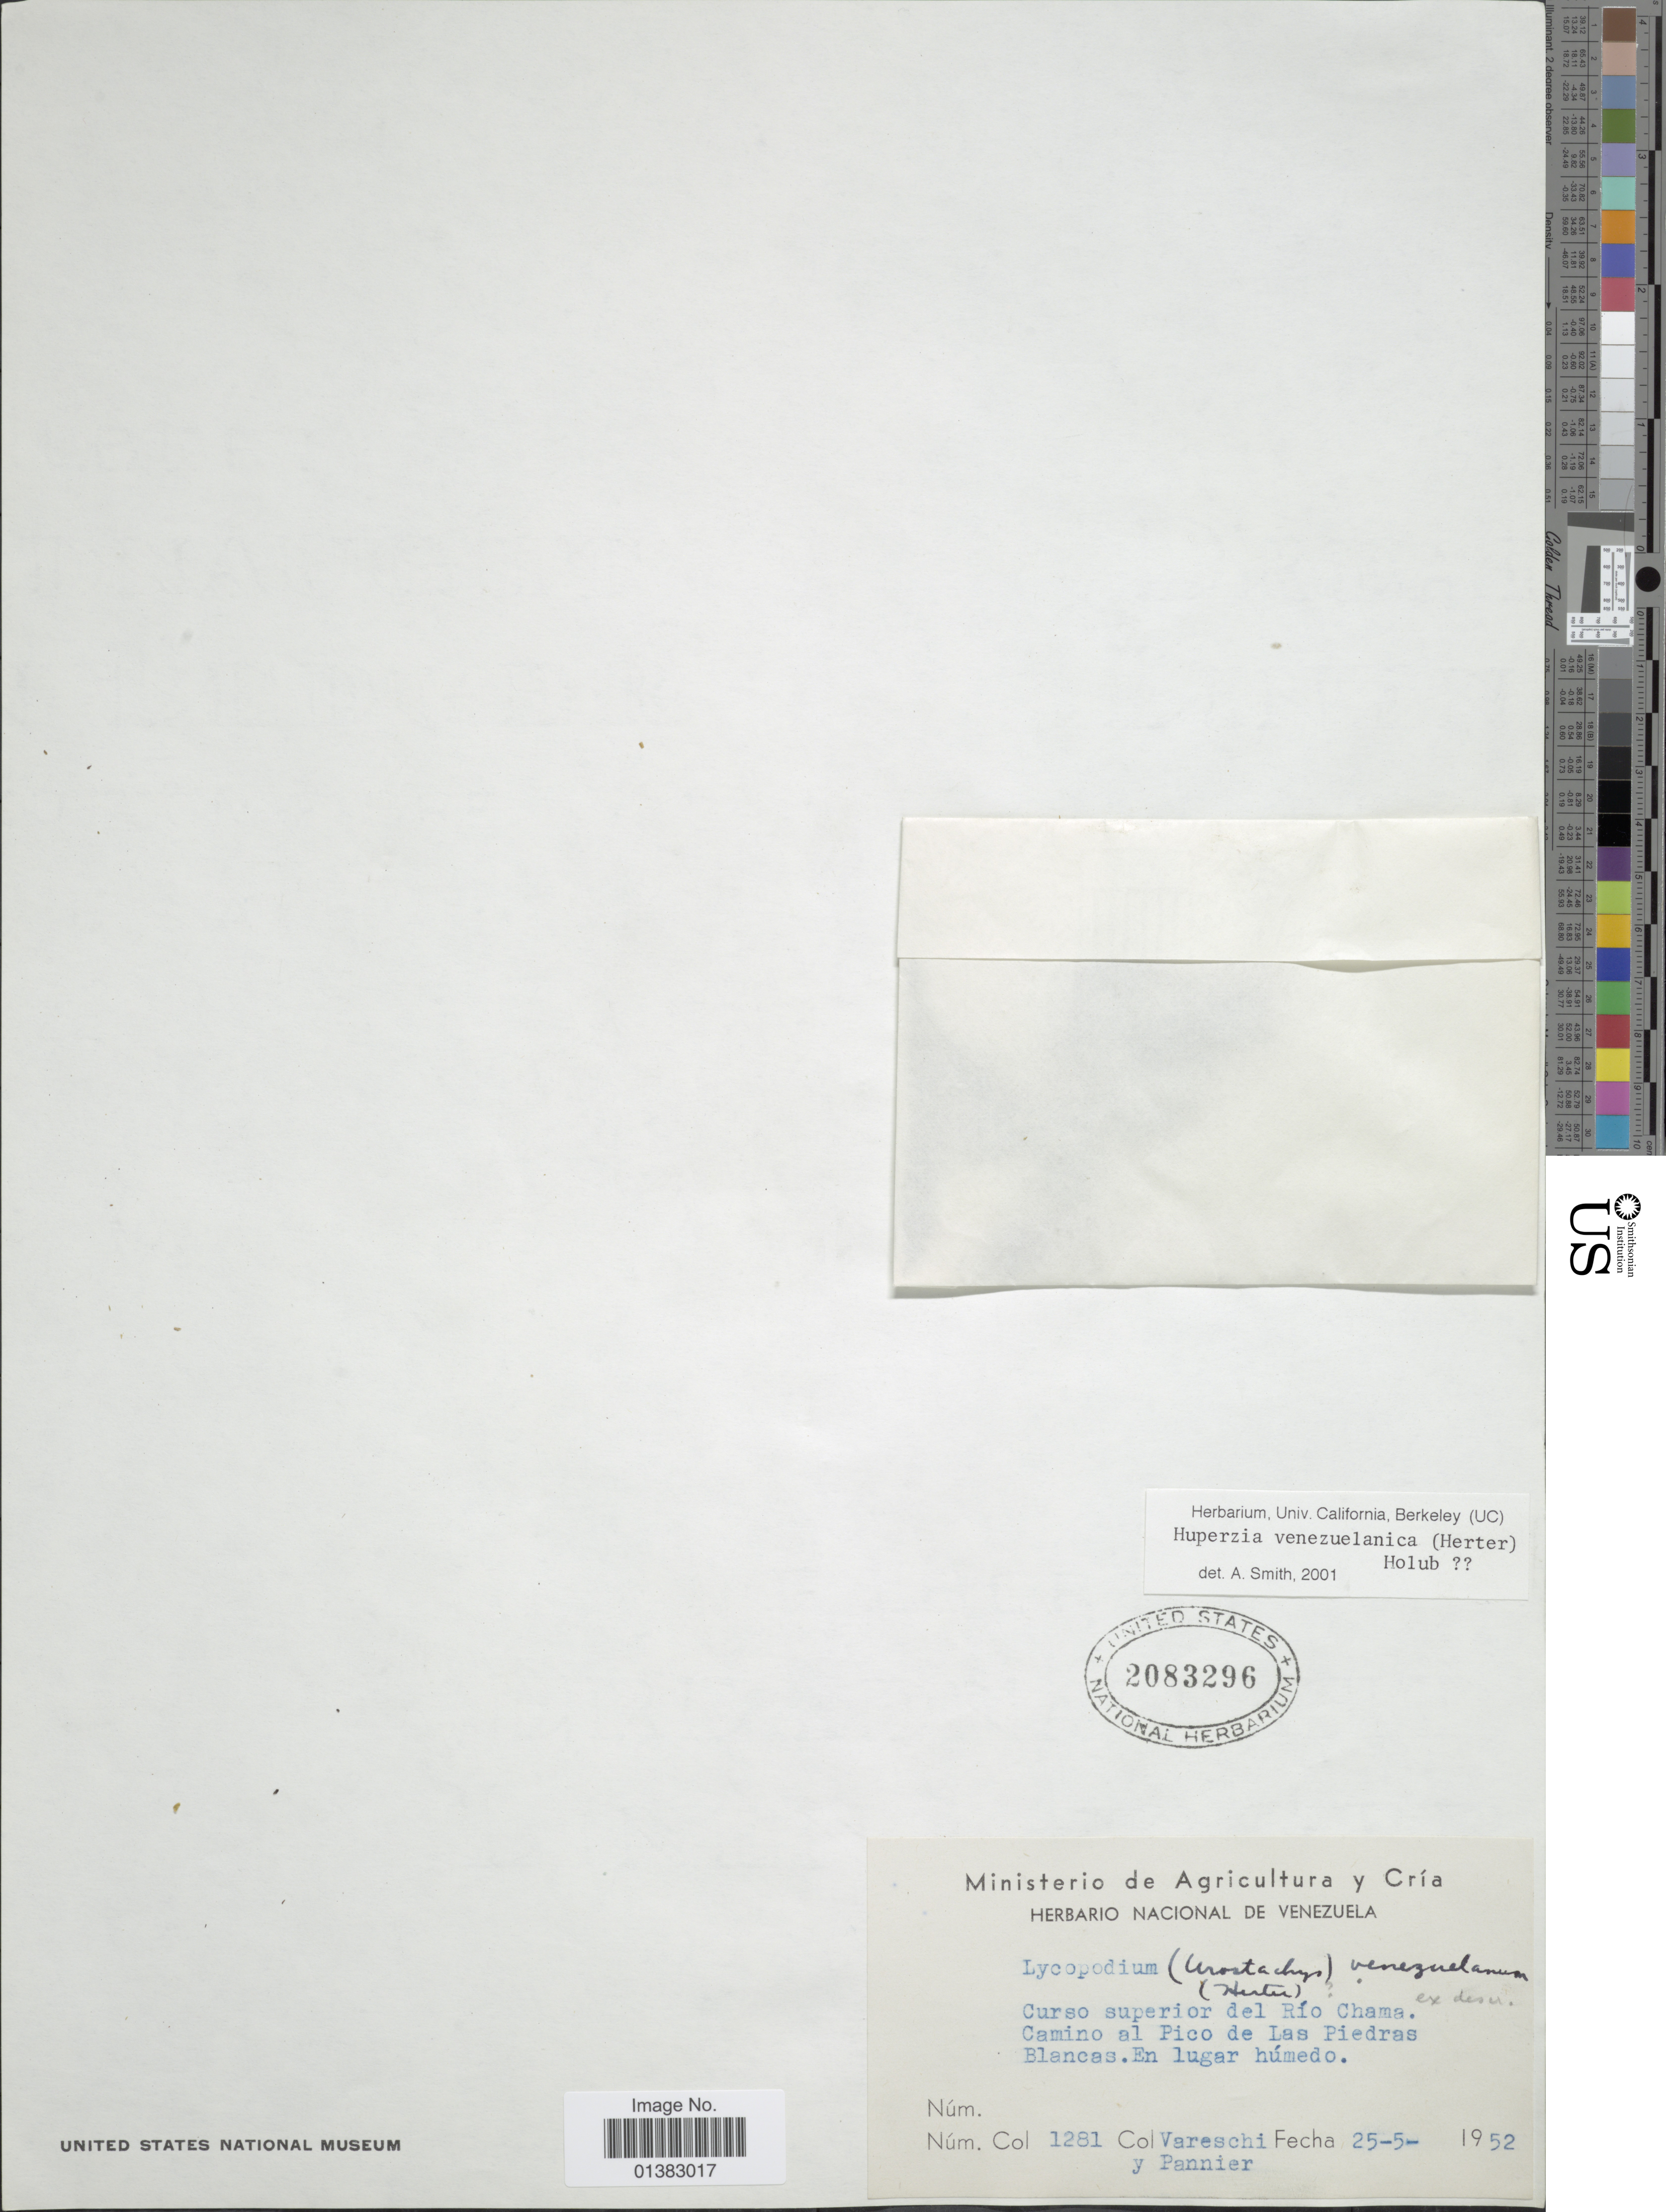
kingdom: Plantae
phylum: Tracheophyta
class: Lycopodiopsida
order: Lycopodiales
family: Lycopodiaceae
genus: Phlegmariurus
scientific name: Phlegmariurus venezuelanicus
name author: (Herter) B. Øllg.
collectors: -. Vareschi & F. Pannier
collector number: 1281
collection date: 1952-05-25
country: Venezuela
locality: Curso superior del Río Chama. Camino al Pico de Las Piedras Blancas. En lugar húmedo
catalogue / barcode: US 2083296